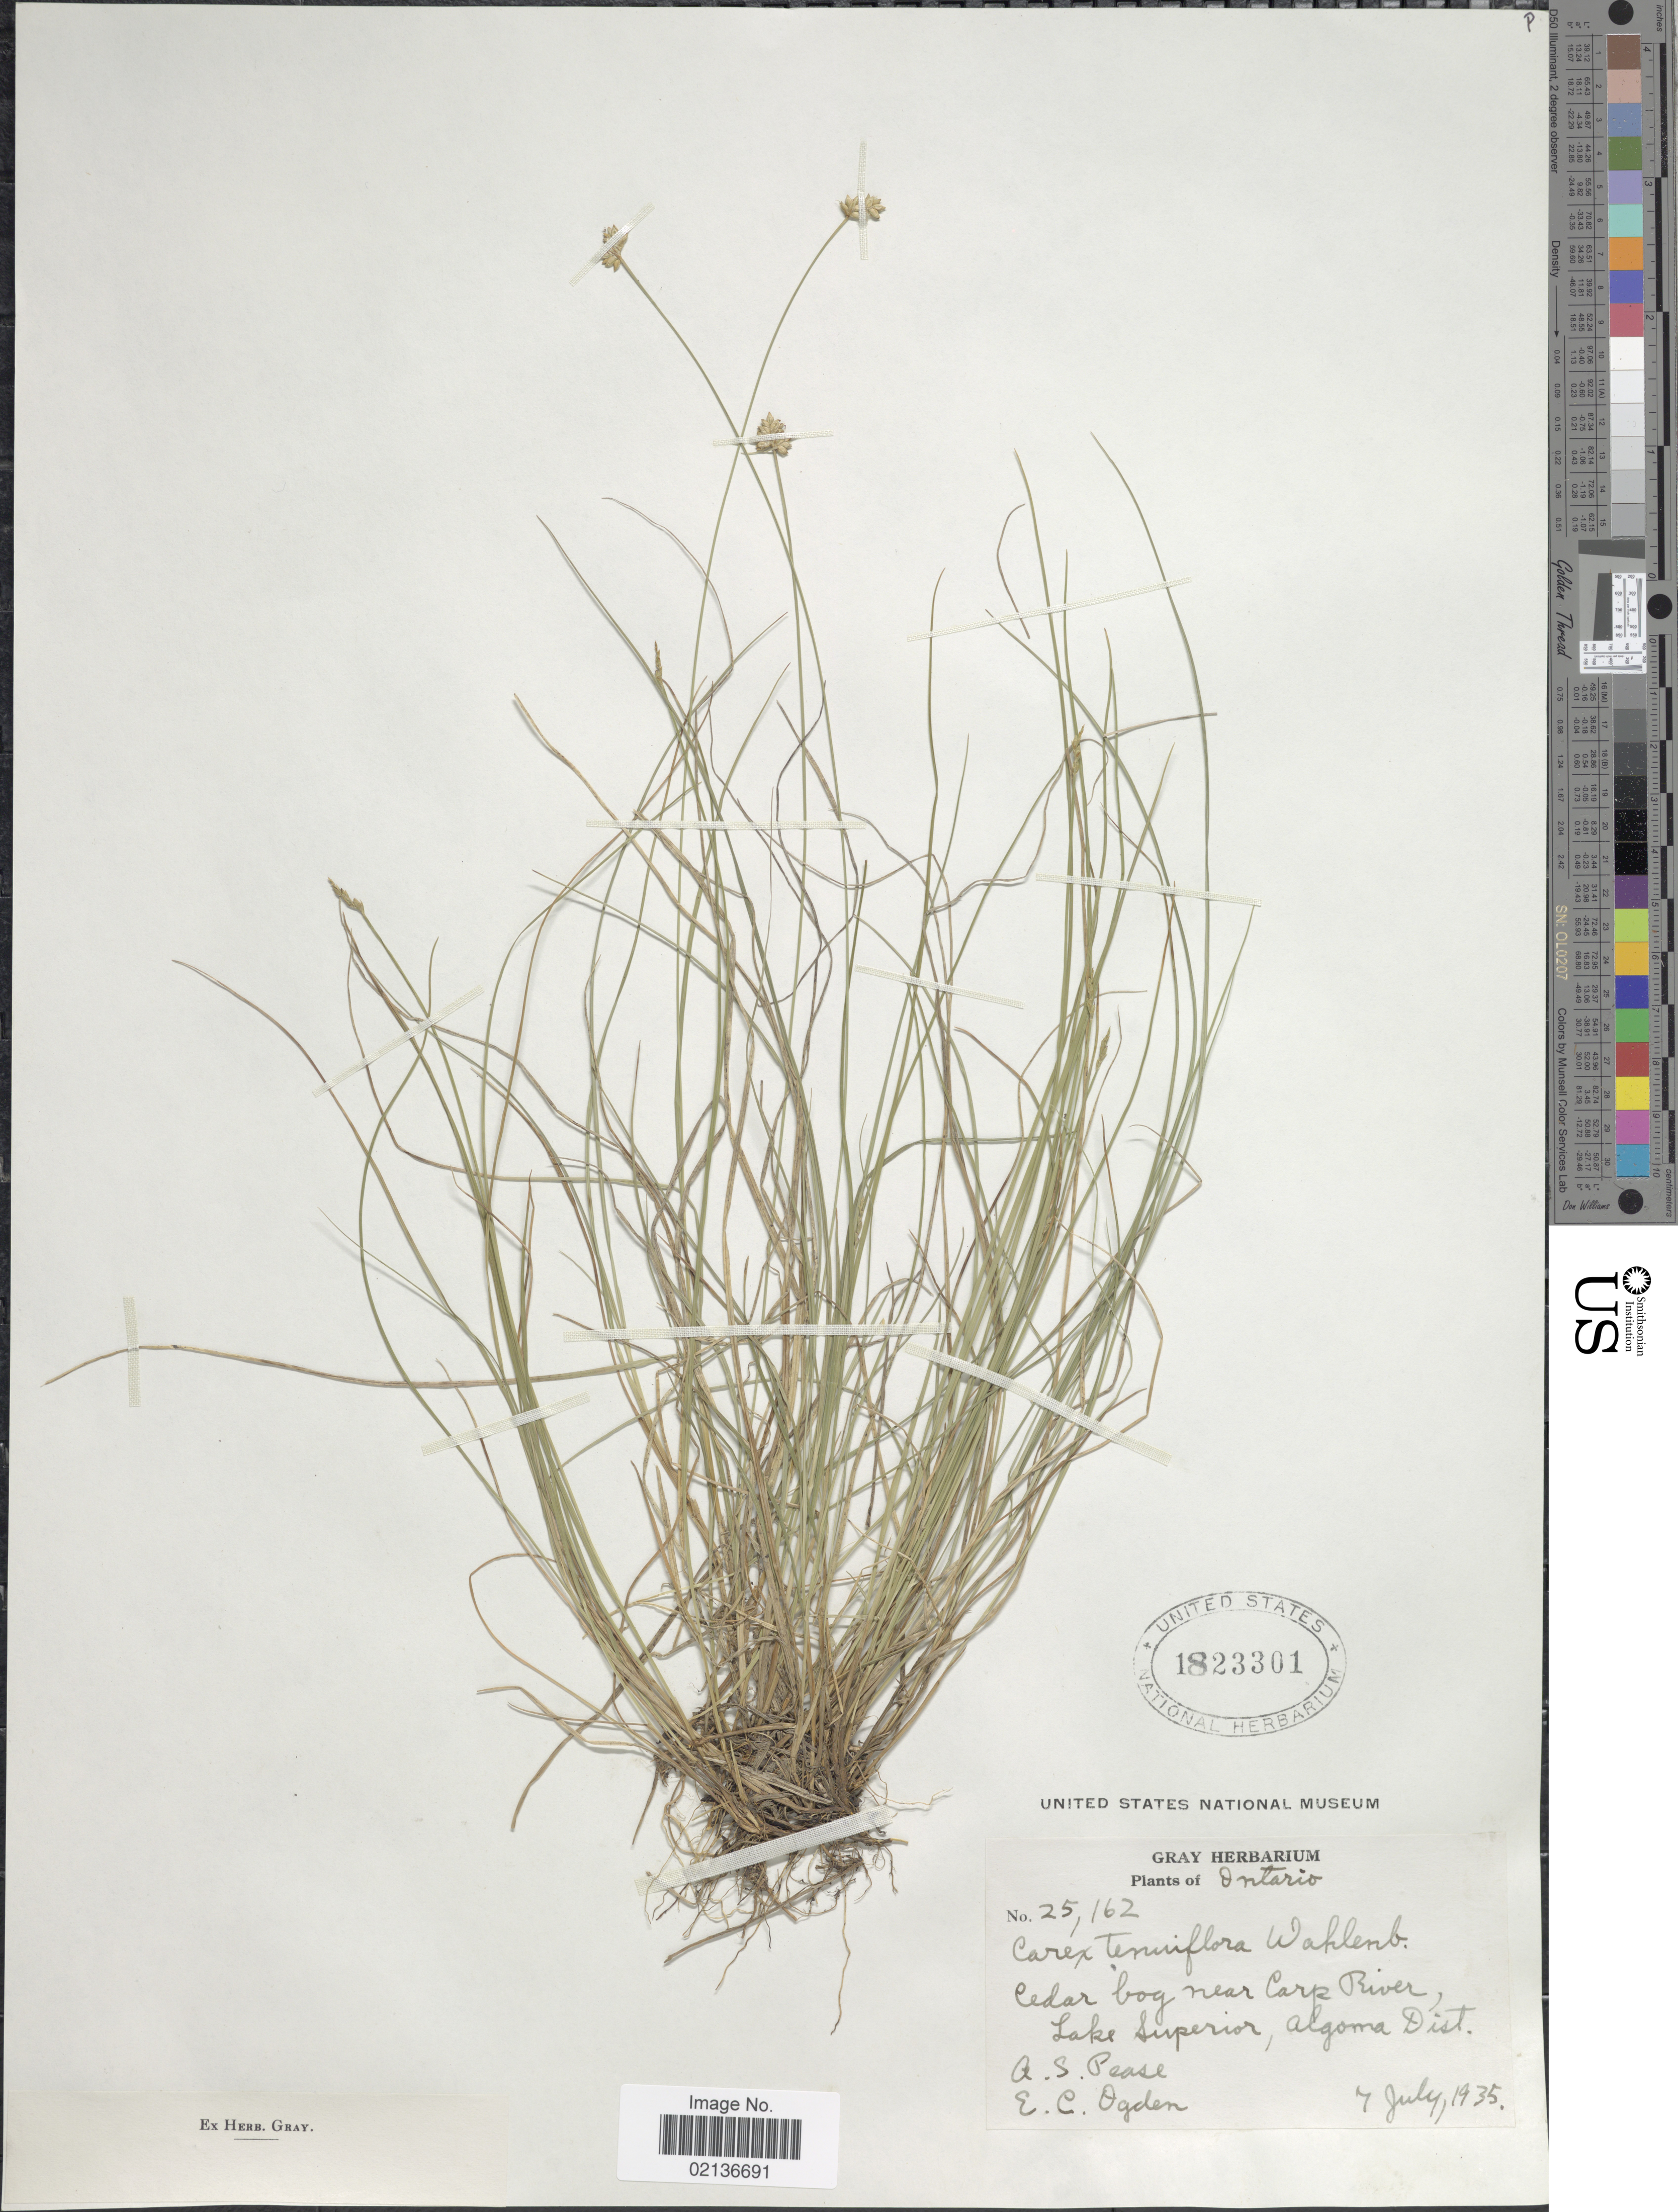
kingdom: Plantae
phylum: Tracheophyta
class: Liliopsida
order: Poales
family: Cyperaceae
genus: Carex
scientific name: Carex tenuiflora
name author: Wahlenb.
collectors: A. S. Pease & E. Ogden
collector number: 25162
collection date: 1935-07-07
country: Canada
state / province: Ontario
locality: Cedar bog near Carp River, Lake Superior, Algoma Dist.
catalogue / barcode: US 1823301